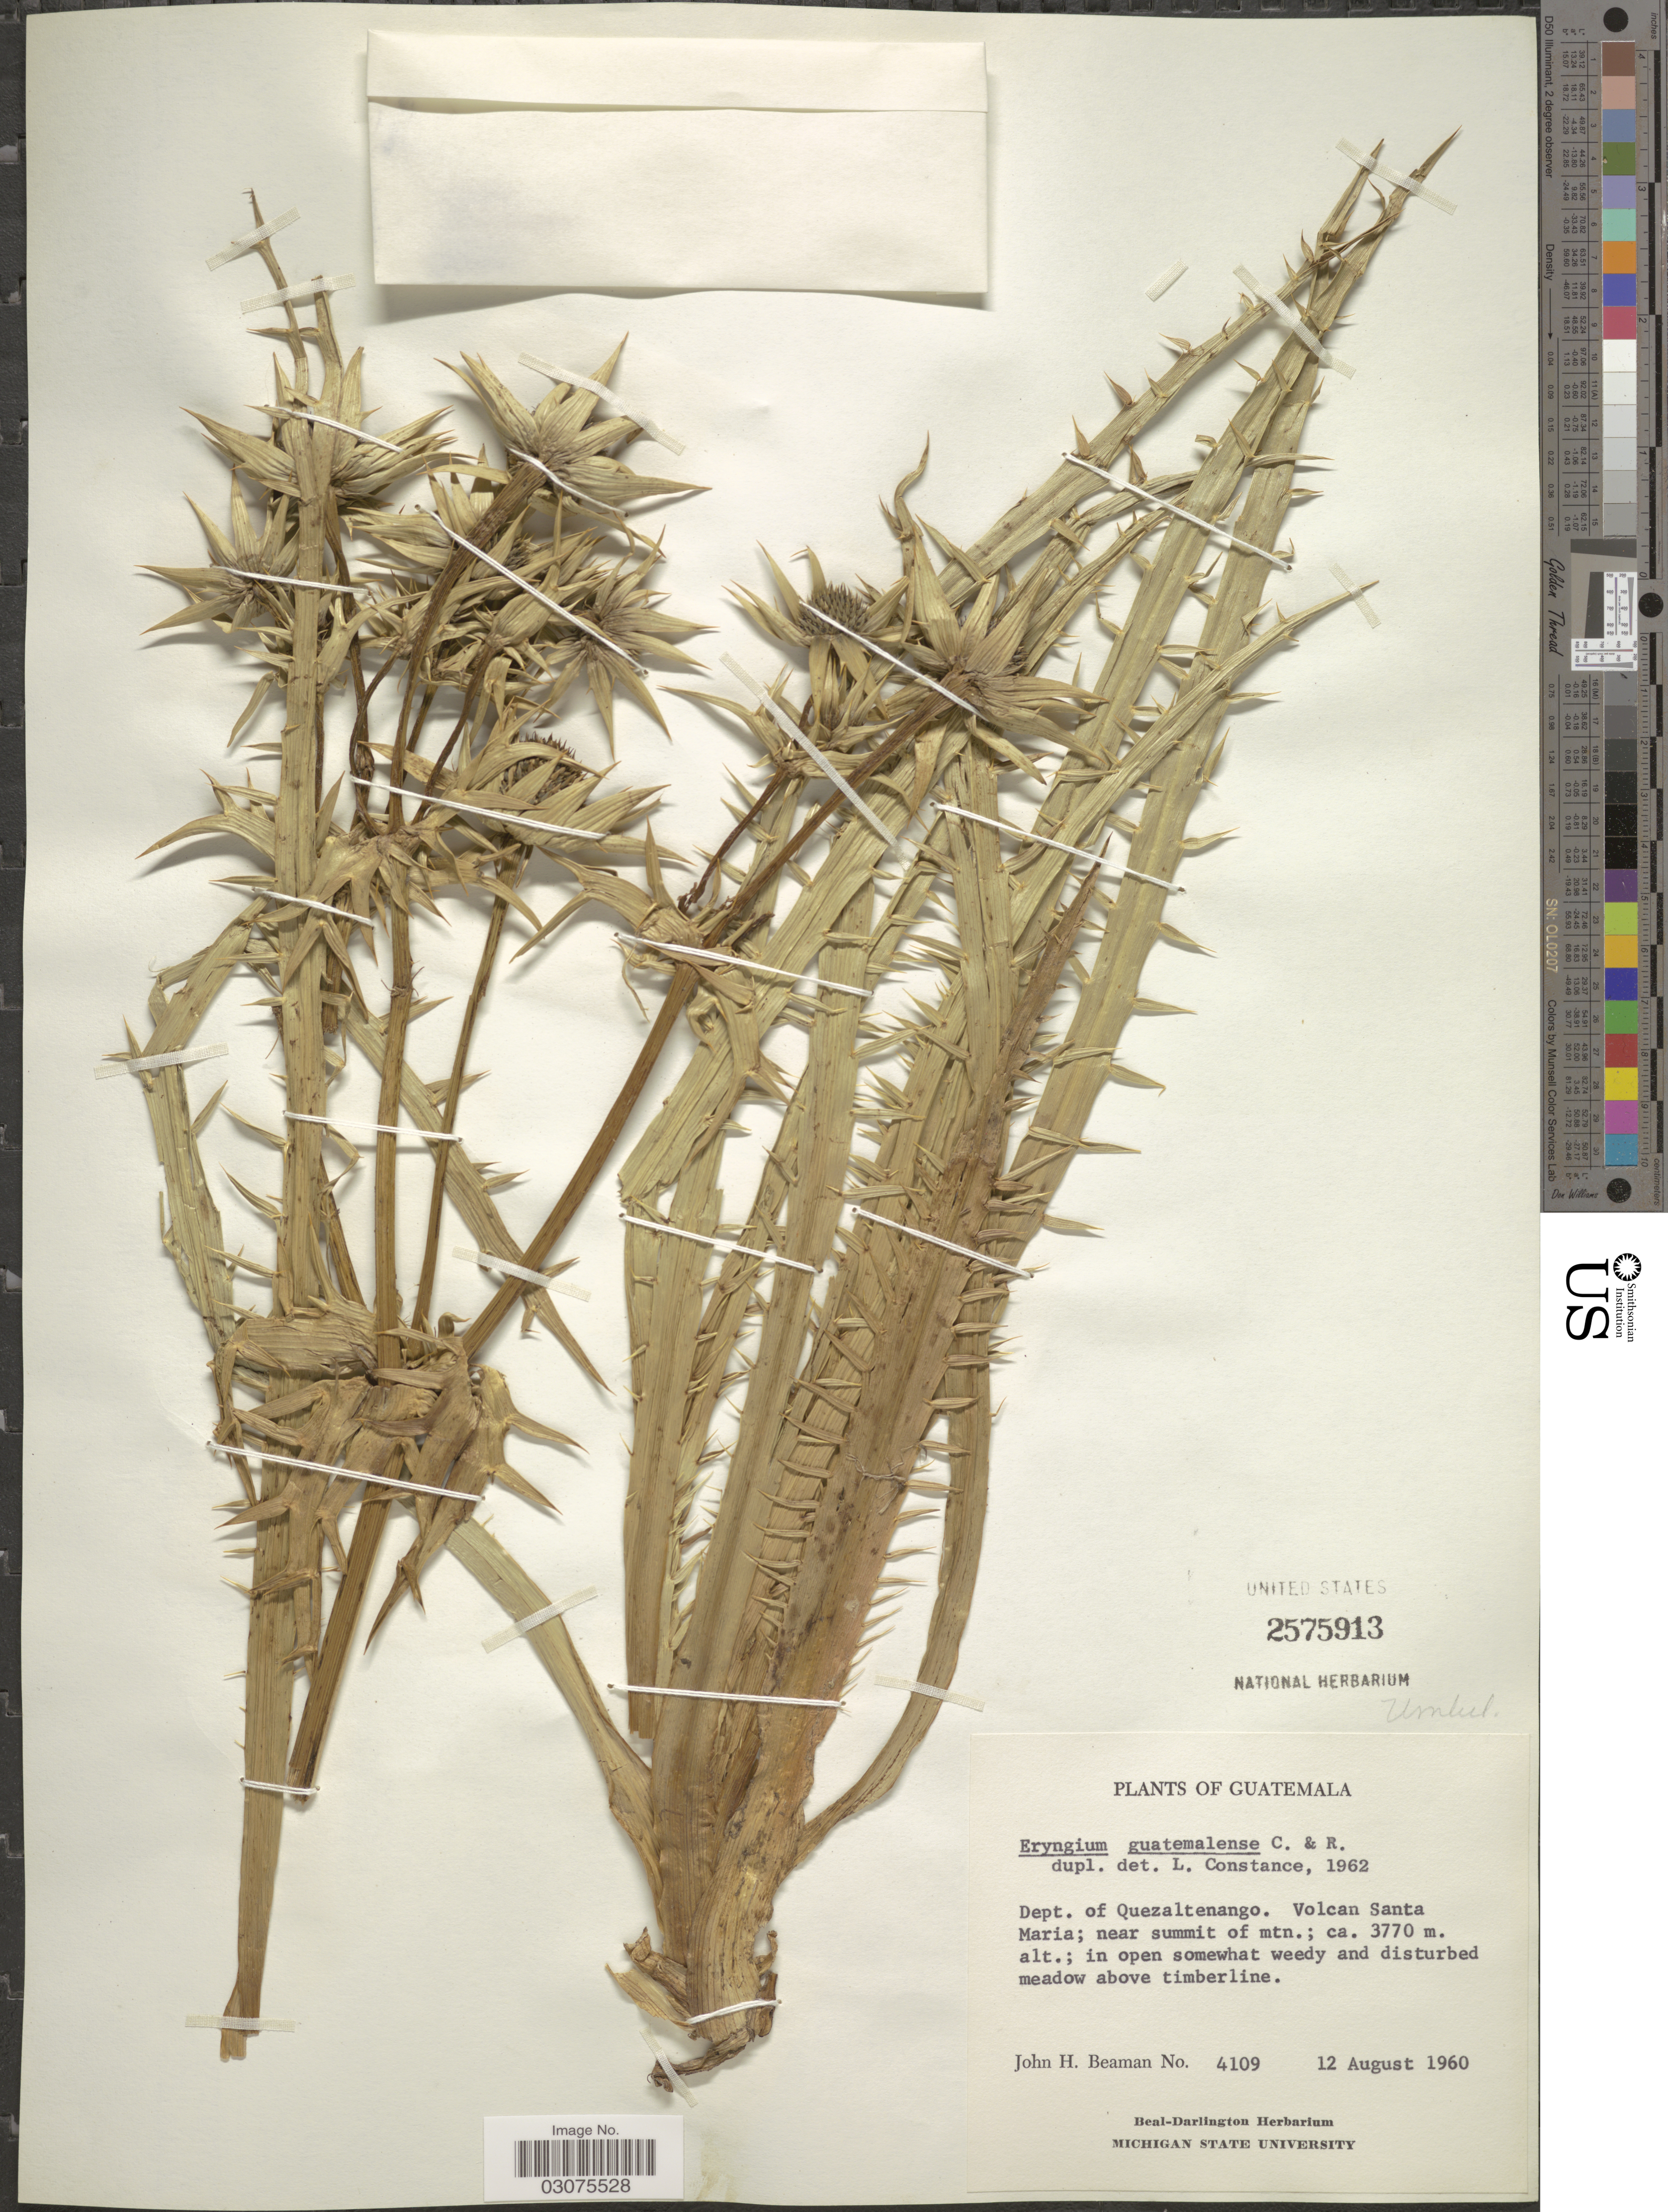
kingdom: Plantae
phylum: Tracheophyta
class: Magnoliopsida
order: Apiales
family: Apiaceae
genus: Eryngium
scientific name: Eryngium cymosum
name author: F. Delaroche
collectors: J. H. Beaman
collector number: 4109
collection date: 1960-08-12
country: Guatemala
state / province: Quetzaltenango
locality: Dept. of Quezaltenango. Volcan Santa Maria; near summit of mtn.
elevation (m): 3770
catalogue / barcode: US 2575913